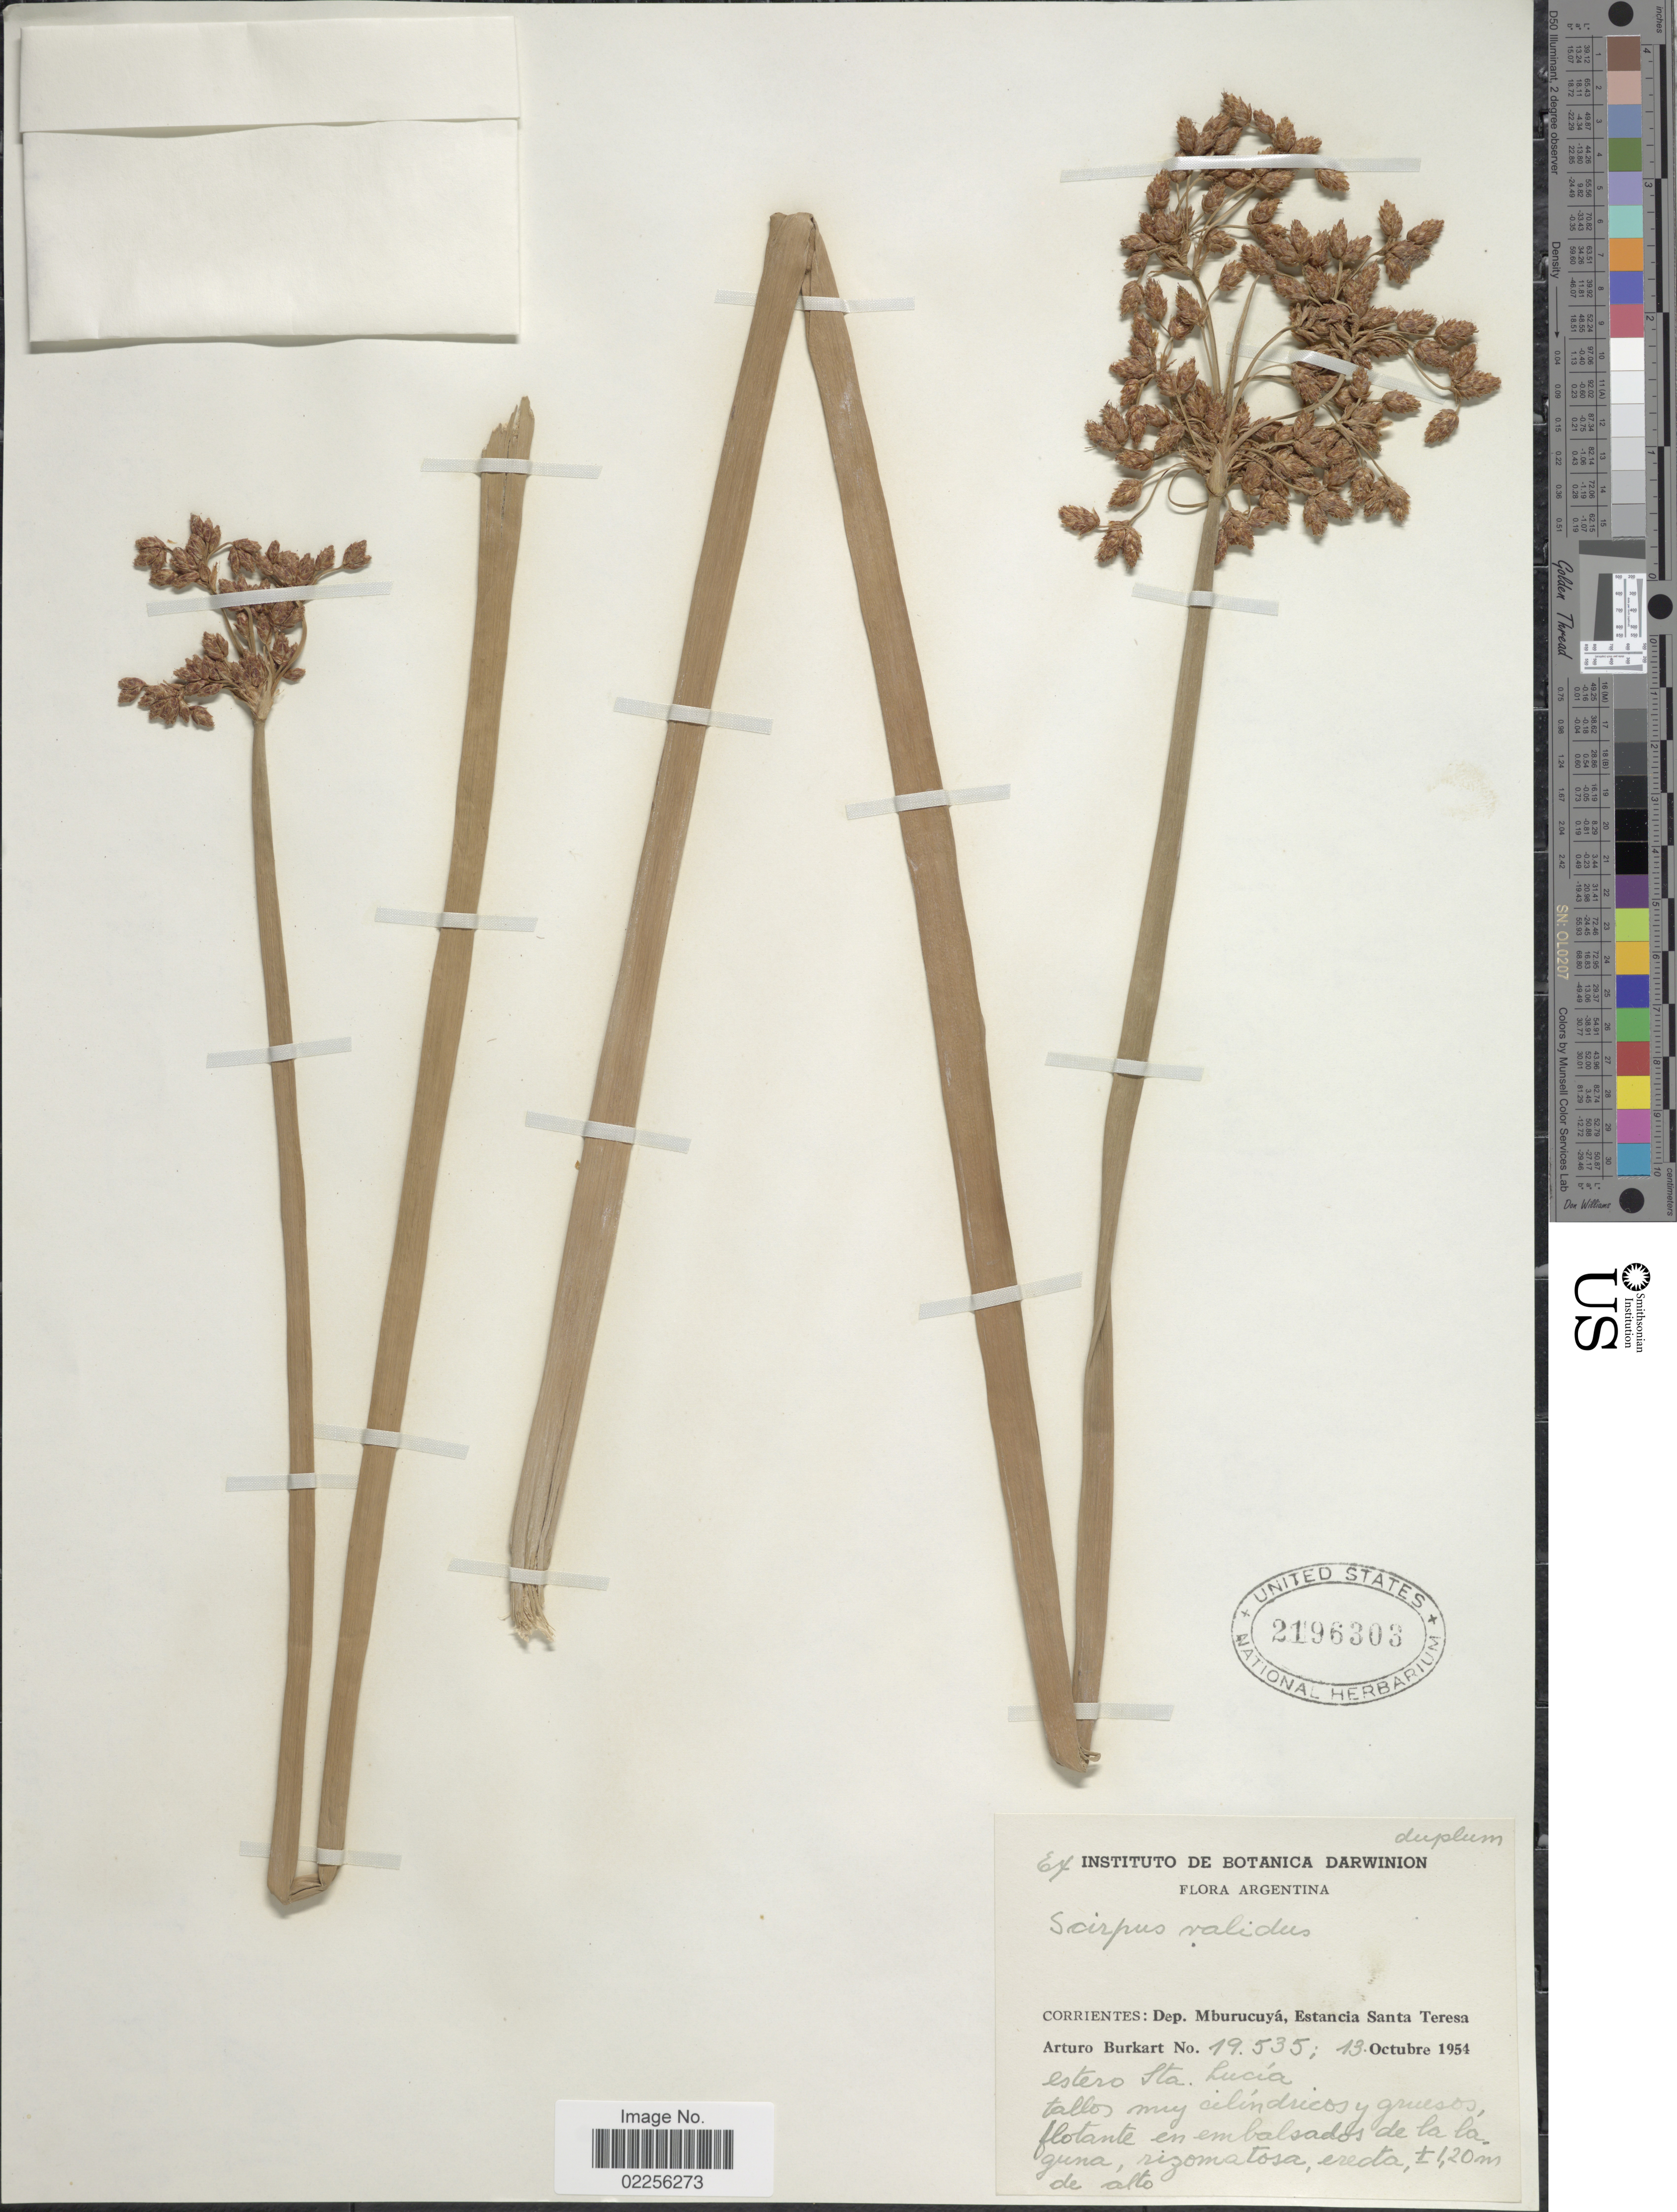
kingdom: Plantae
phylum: Tracheophyta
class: Liliopsida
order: Poales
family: Cyperaceae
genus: Schoenoplectus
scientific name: Schoenoplectus tabernaemontani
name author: (C.C. Gmel.) Palla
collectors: A. E. Burkart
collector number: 19535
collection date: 1954-10-13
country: Argentina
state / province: Corrientes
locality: Dep. Mburucuyá, estancia Santa Teresa, Estero Sta Lucia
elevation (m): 120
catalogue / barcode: US 2196303